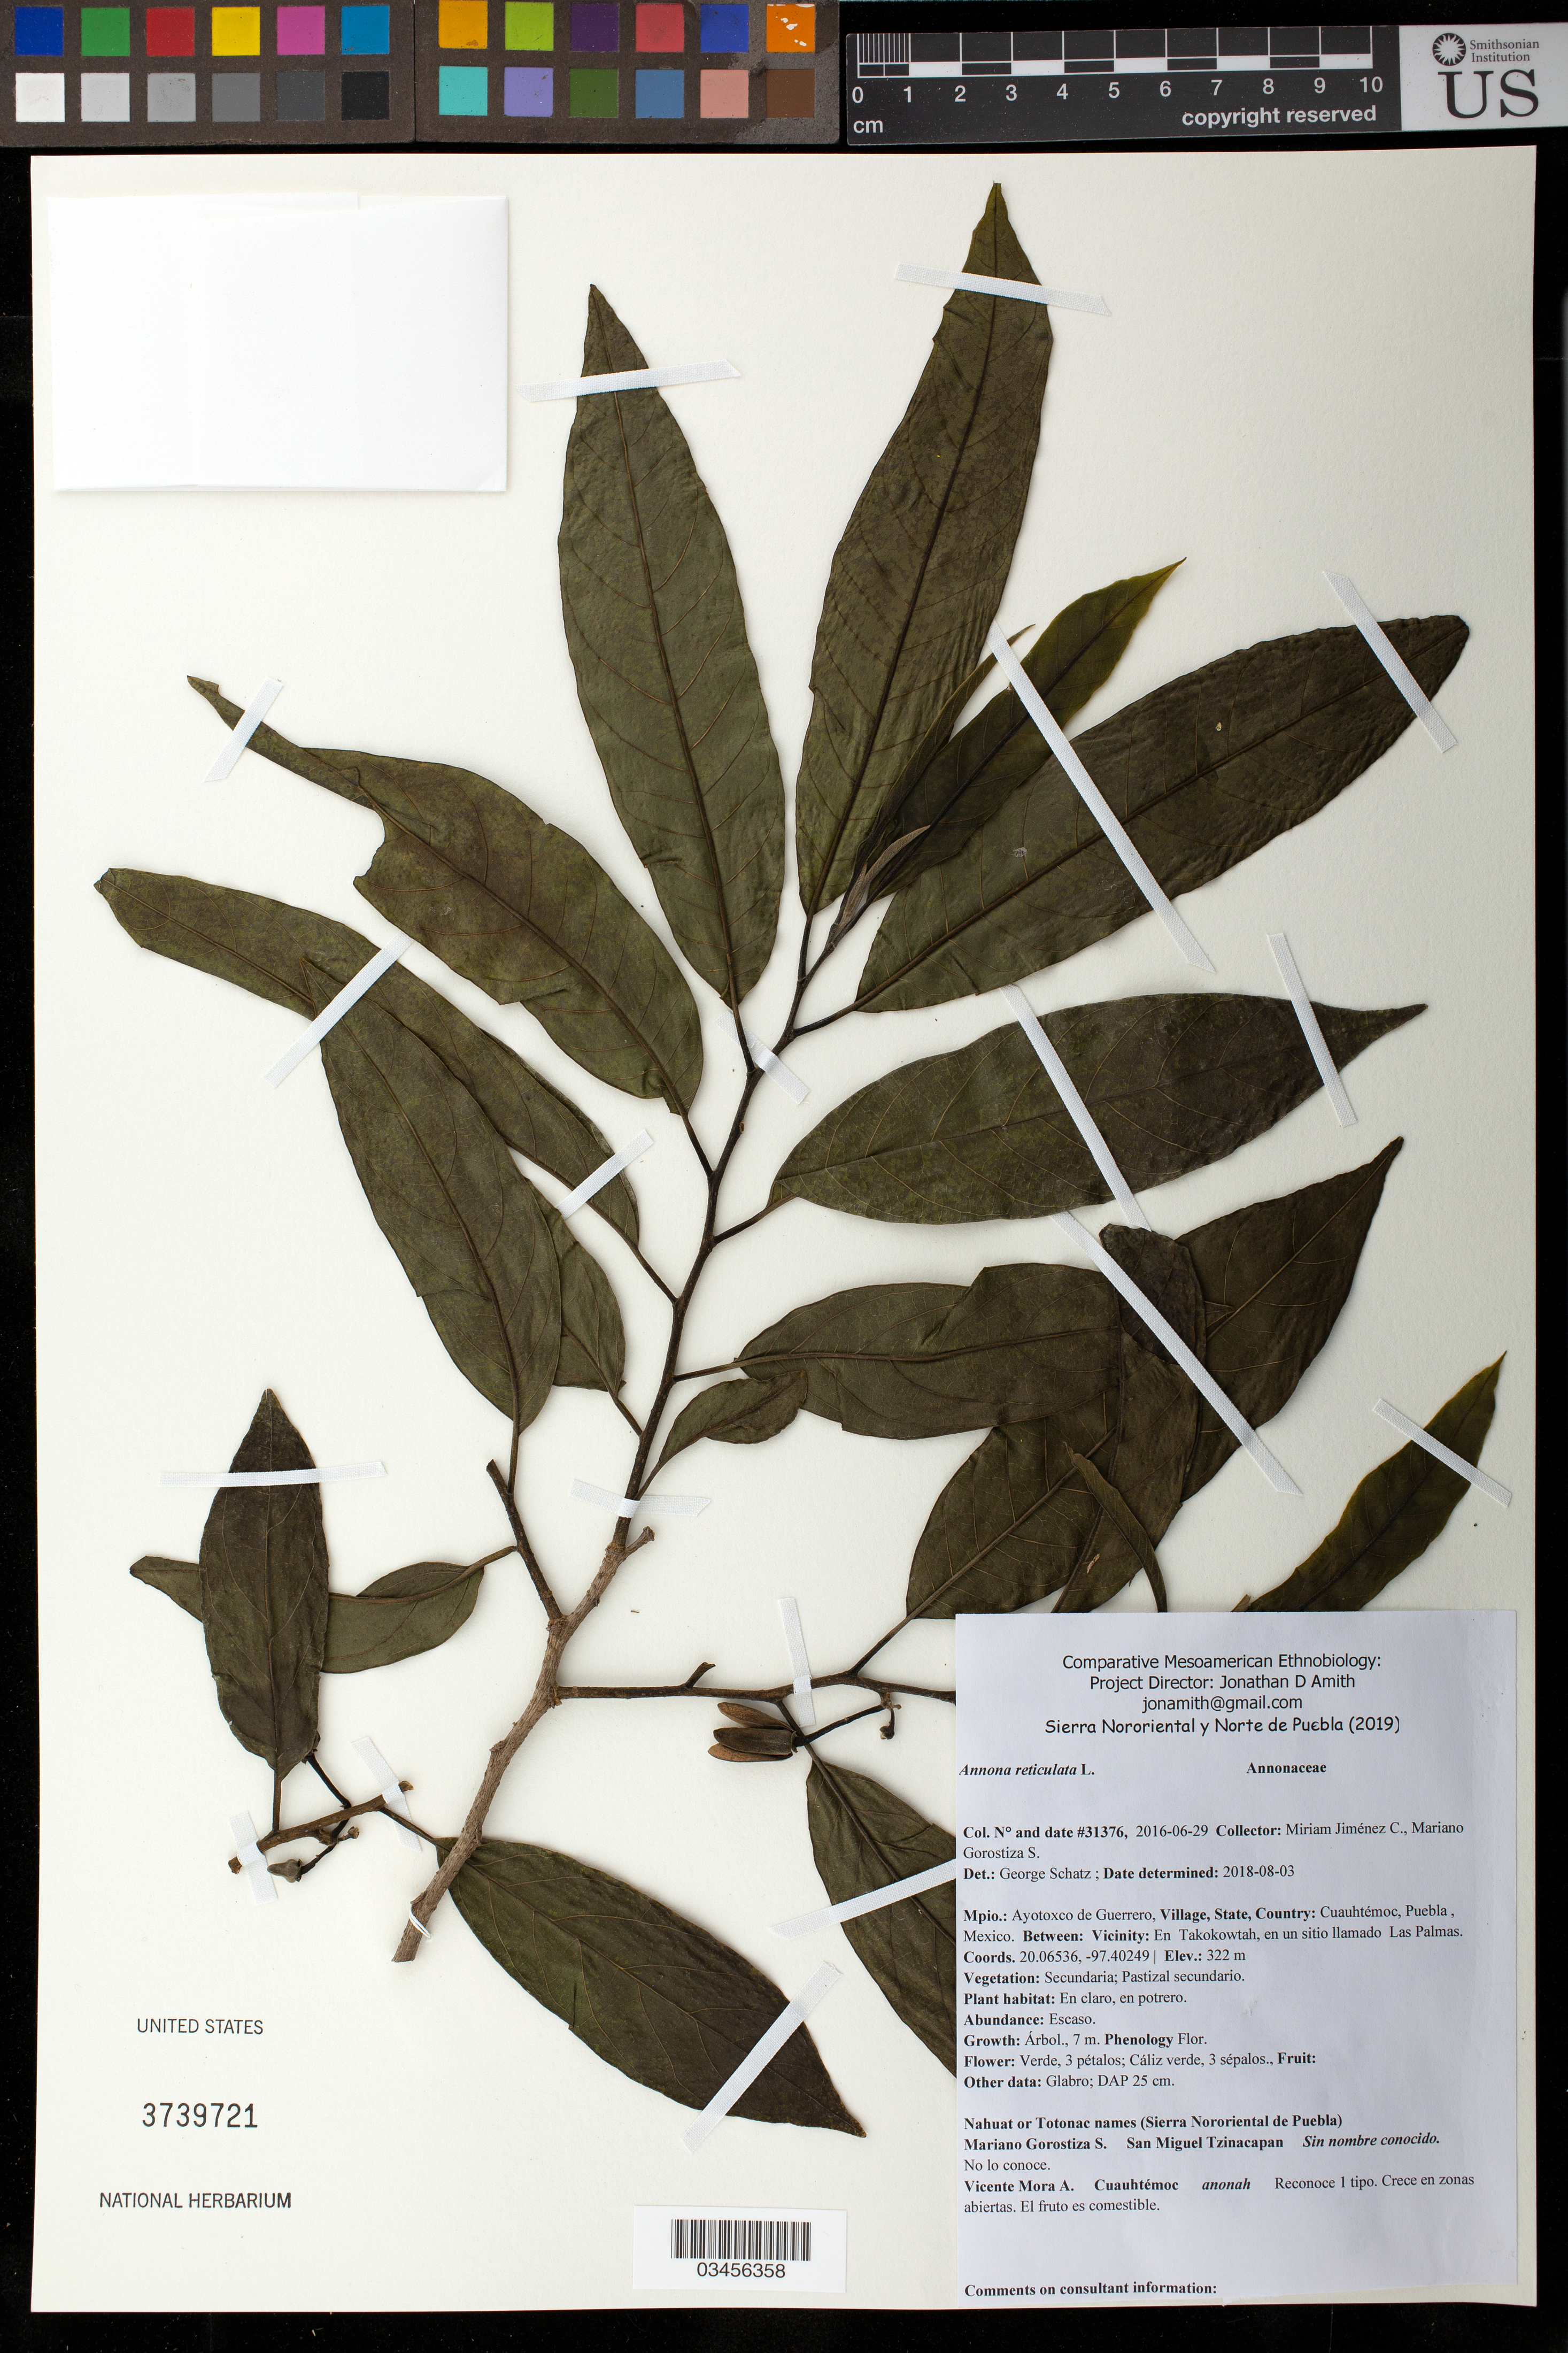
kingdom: Plantae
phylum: Tracheophyta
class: Magnoliopsida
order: Magnoliales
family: Annonaceae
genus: Annona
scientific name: Annona reticulata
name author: L.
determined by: Schatz, G.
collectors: M. Jiménez Chimil & M. Gorostiza S.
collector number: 31376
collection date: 2016-06-29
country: México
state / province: Puebla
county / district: Ayotoxco de Guerrero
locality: PUEBLO: Cuauhtémoc; LOCALIDAD EXACTA: En Takokowtah, en un sitio llamado Las Palmas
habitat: Pastizal secundario | En claro, en potrero.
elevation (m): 322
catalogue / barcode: US 3739721